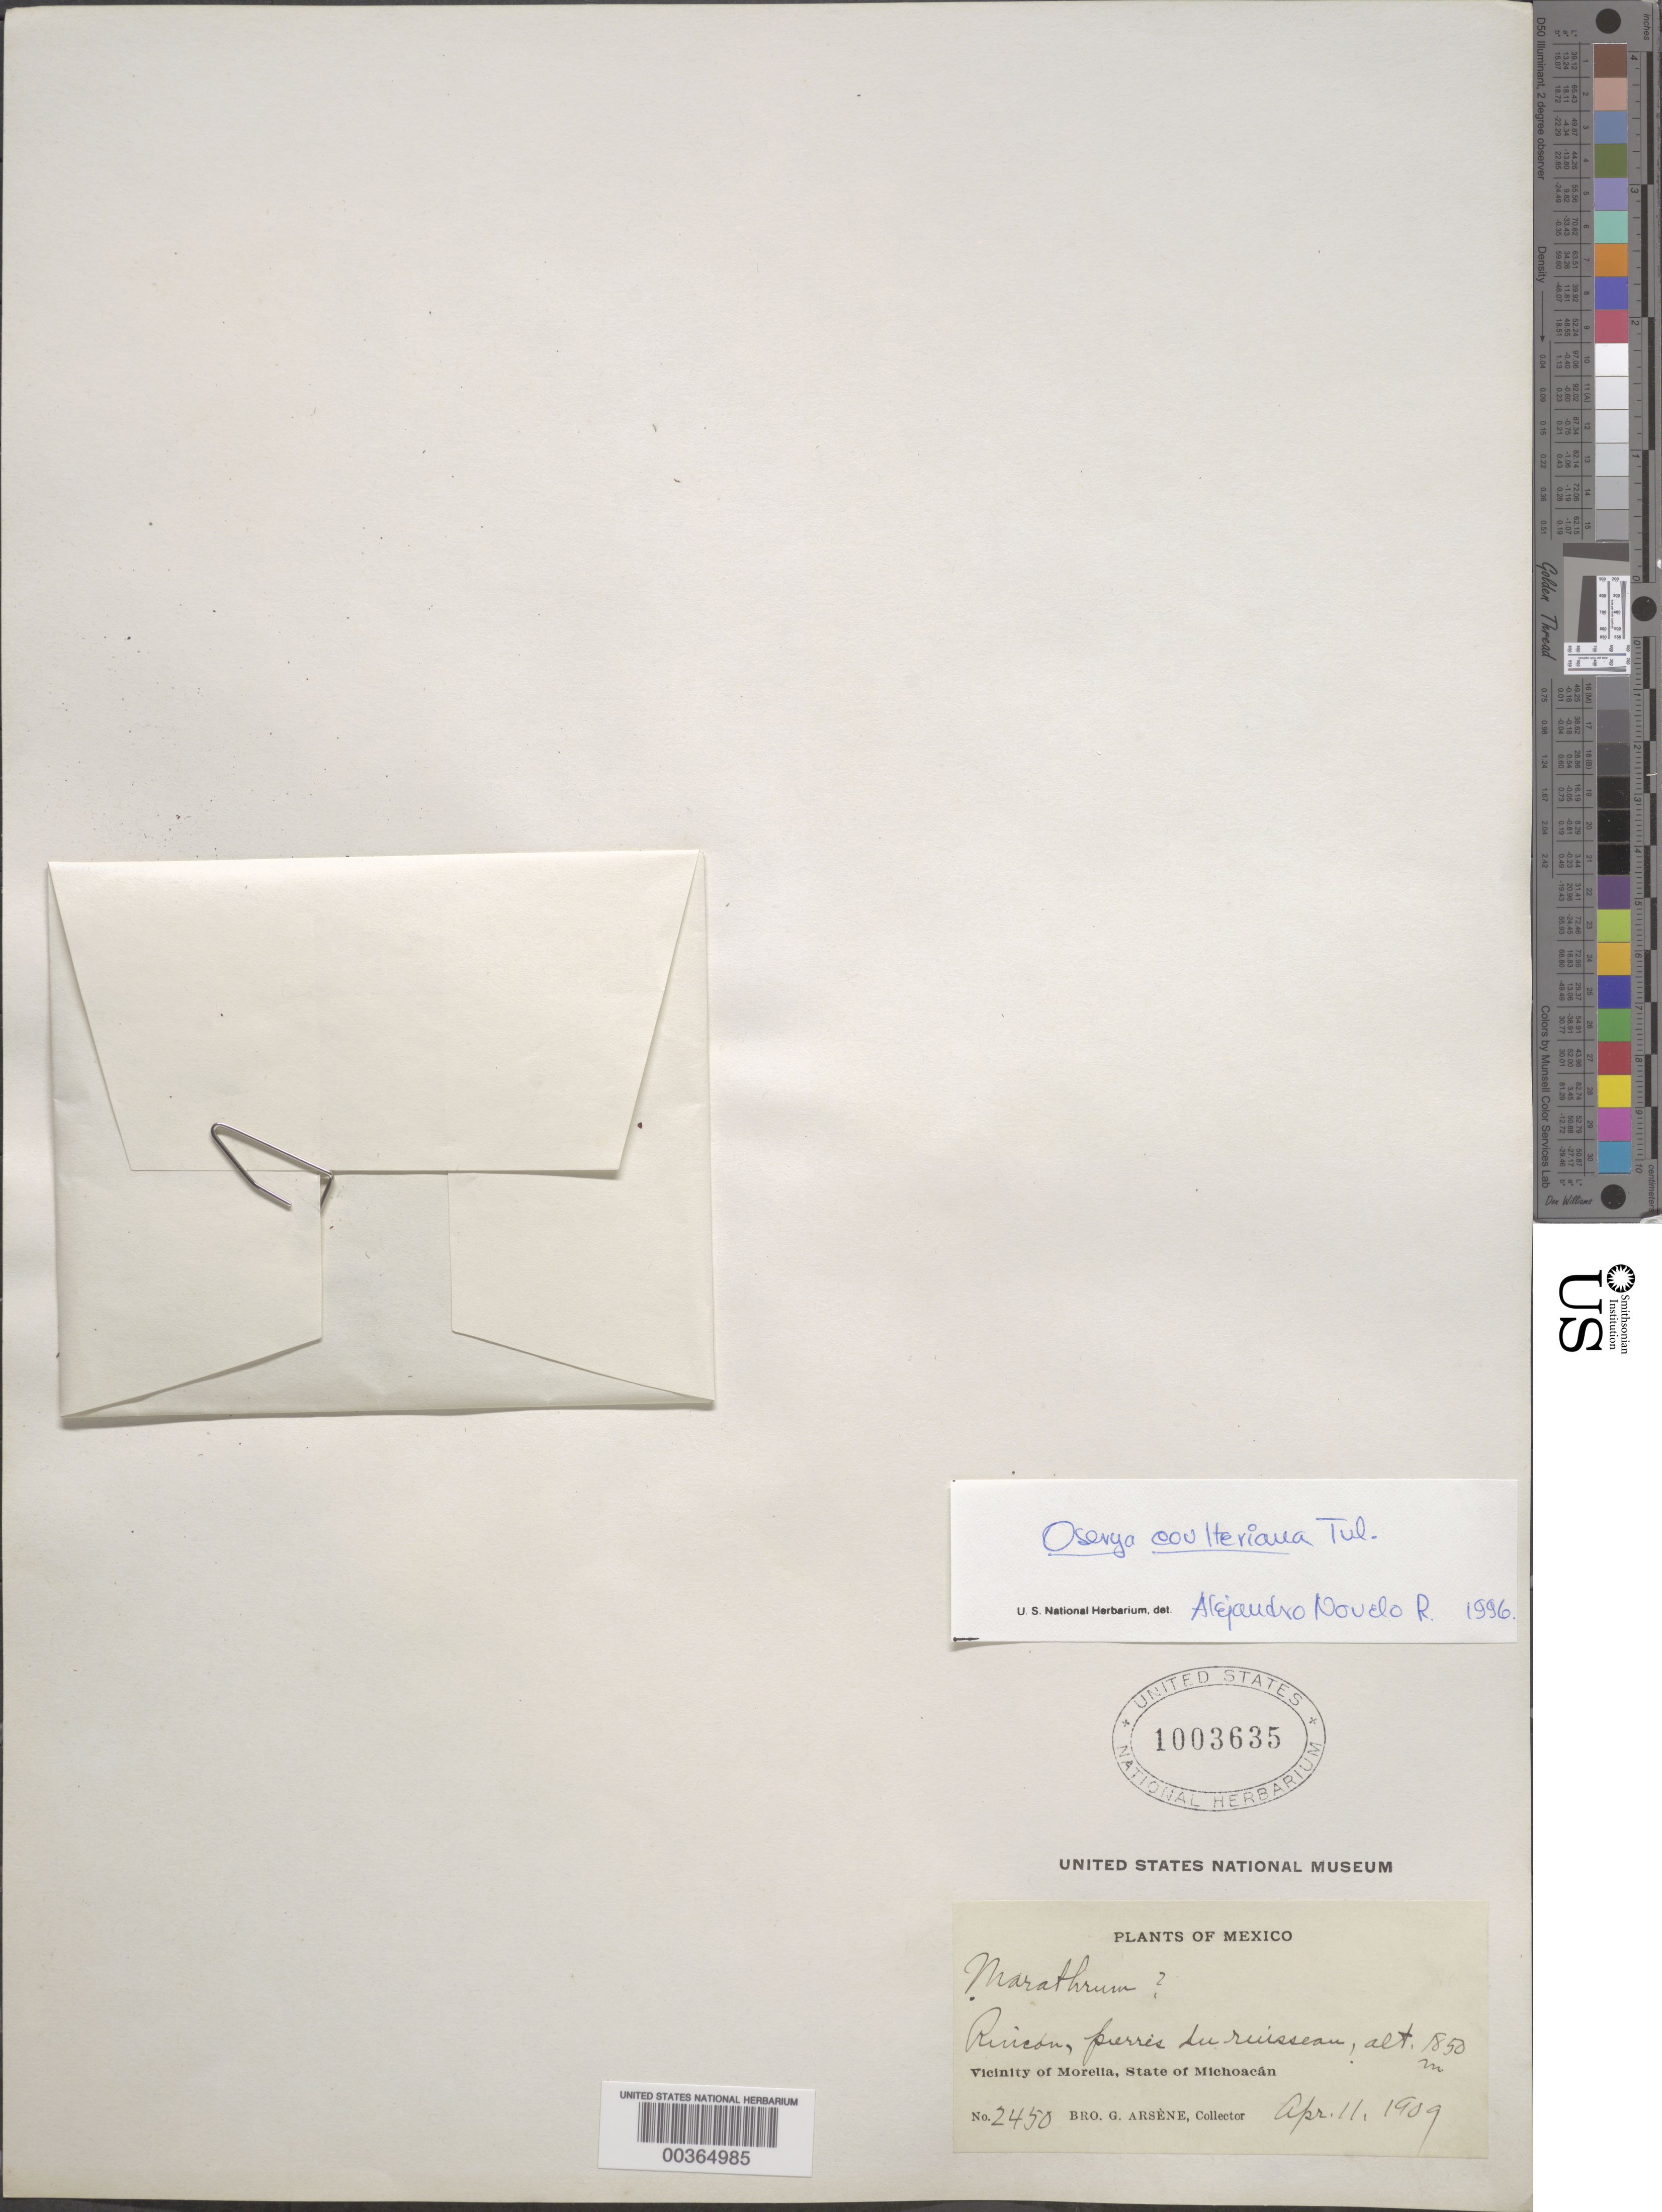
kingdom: Plantae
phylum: Tracheophyta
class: Magnoliopsida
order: Malpighiales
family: Podostemaceae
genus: Noveloa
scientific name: Noveloa coulteriana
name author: (Tul.) C.T. Philbrick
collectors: Bro. G. Arsène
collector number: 2450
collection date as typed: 11 Apr 1909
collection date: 1909-04-11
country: Mexico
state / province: Michoacán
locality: Vicinity of Morelia, Rincon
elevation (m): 1850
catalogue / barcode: US 1003635